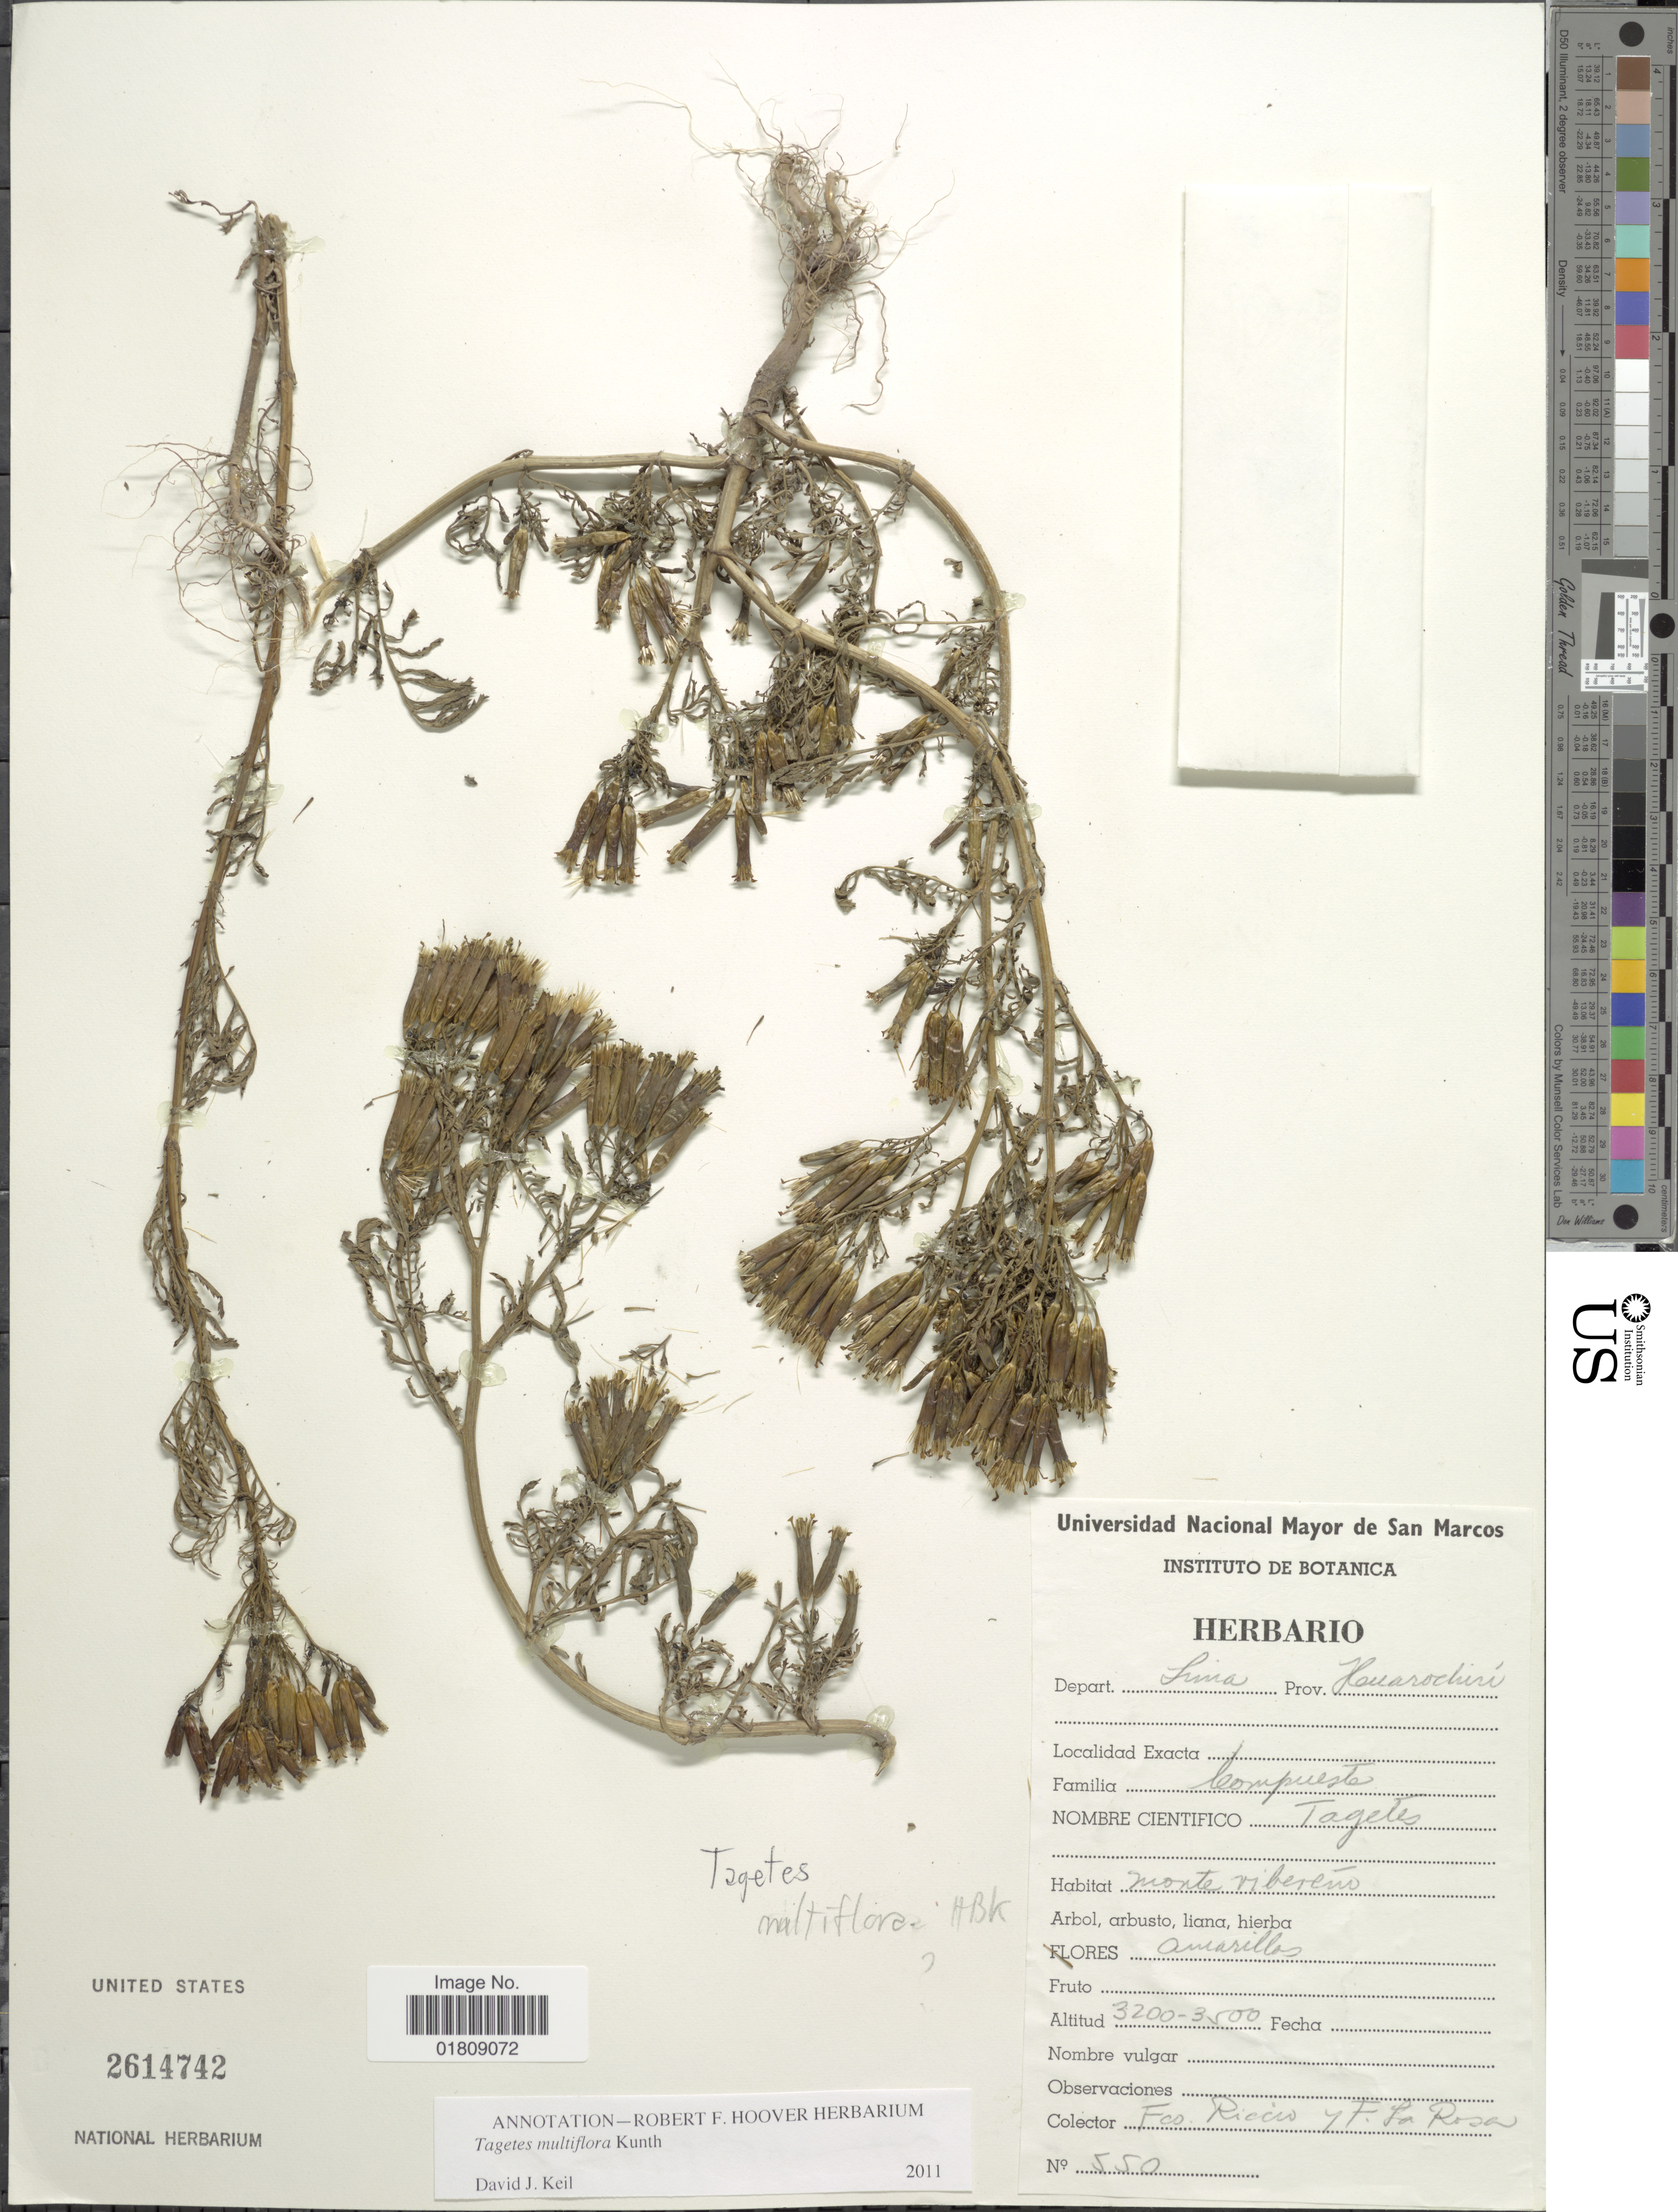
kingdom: Plantae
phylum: Tracheophyta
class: Magnoliopsida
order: Asterales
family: Asteraceae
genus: Tagetes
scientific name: Tagetes multiflora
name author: Kunth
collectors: F. Riccio & F. La Rosa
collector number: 550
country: Peru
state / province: Lima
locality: Prov. Huarochiri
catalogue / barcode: US 2614742